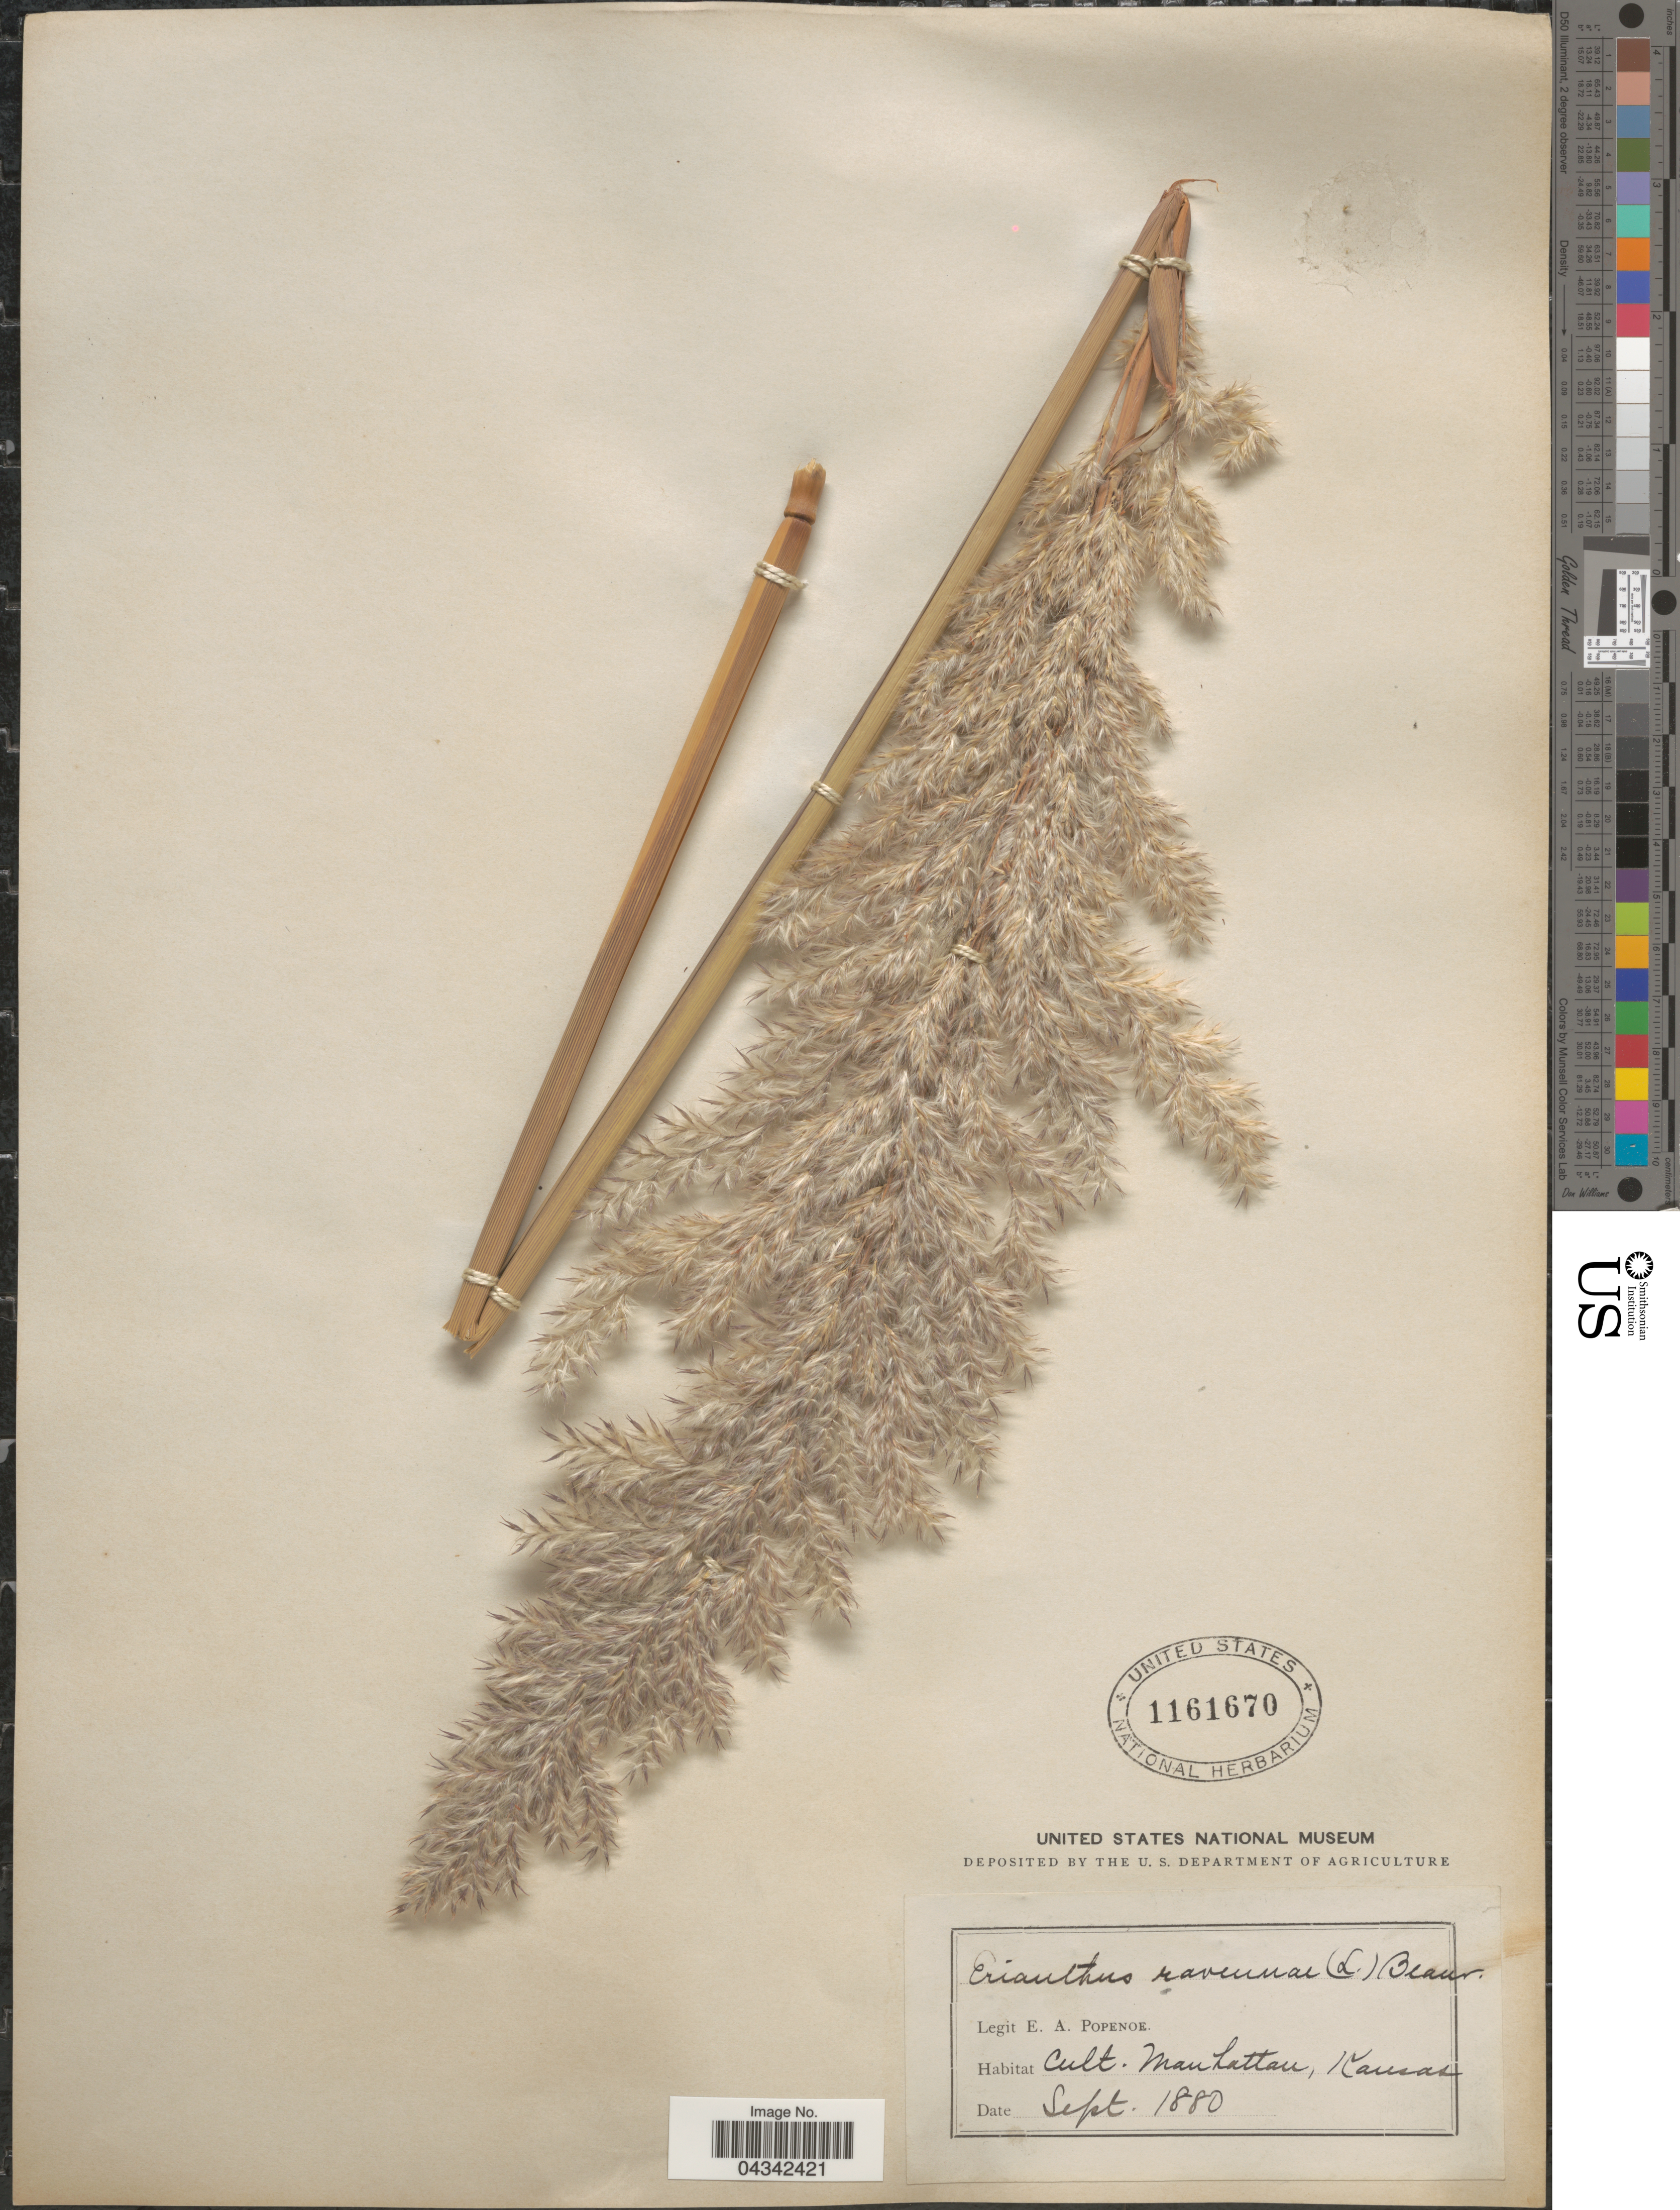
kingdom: Plantae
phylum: Tracheophyta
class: Liliopsida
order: Poales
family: Poaceae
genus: Tripidium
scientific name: Tripidium ravennae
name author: (L.) H. Scholz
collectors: E. A. Popenoe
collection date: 1880-09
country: United States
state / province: Kansas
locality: Cult. Manhattan.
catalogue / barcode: US 1161670